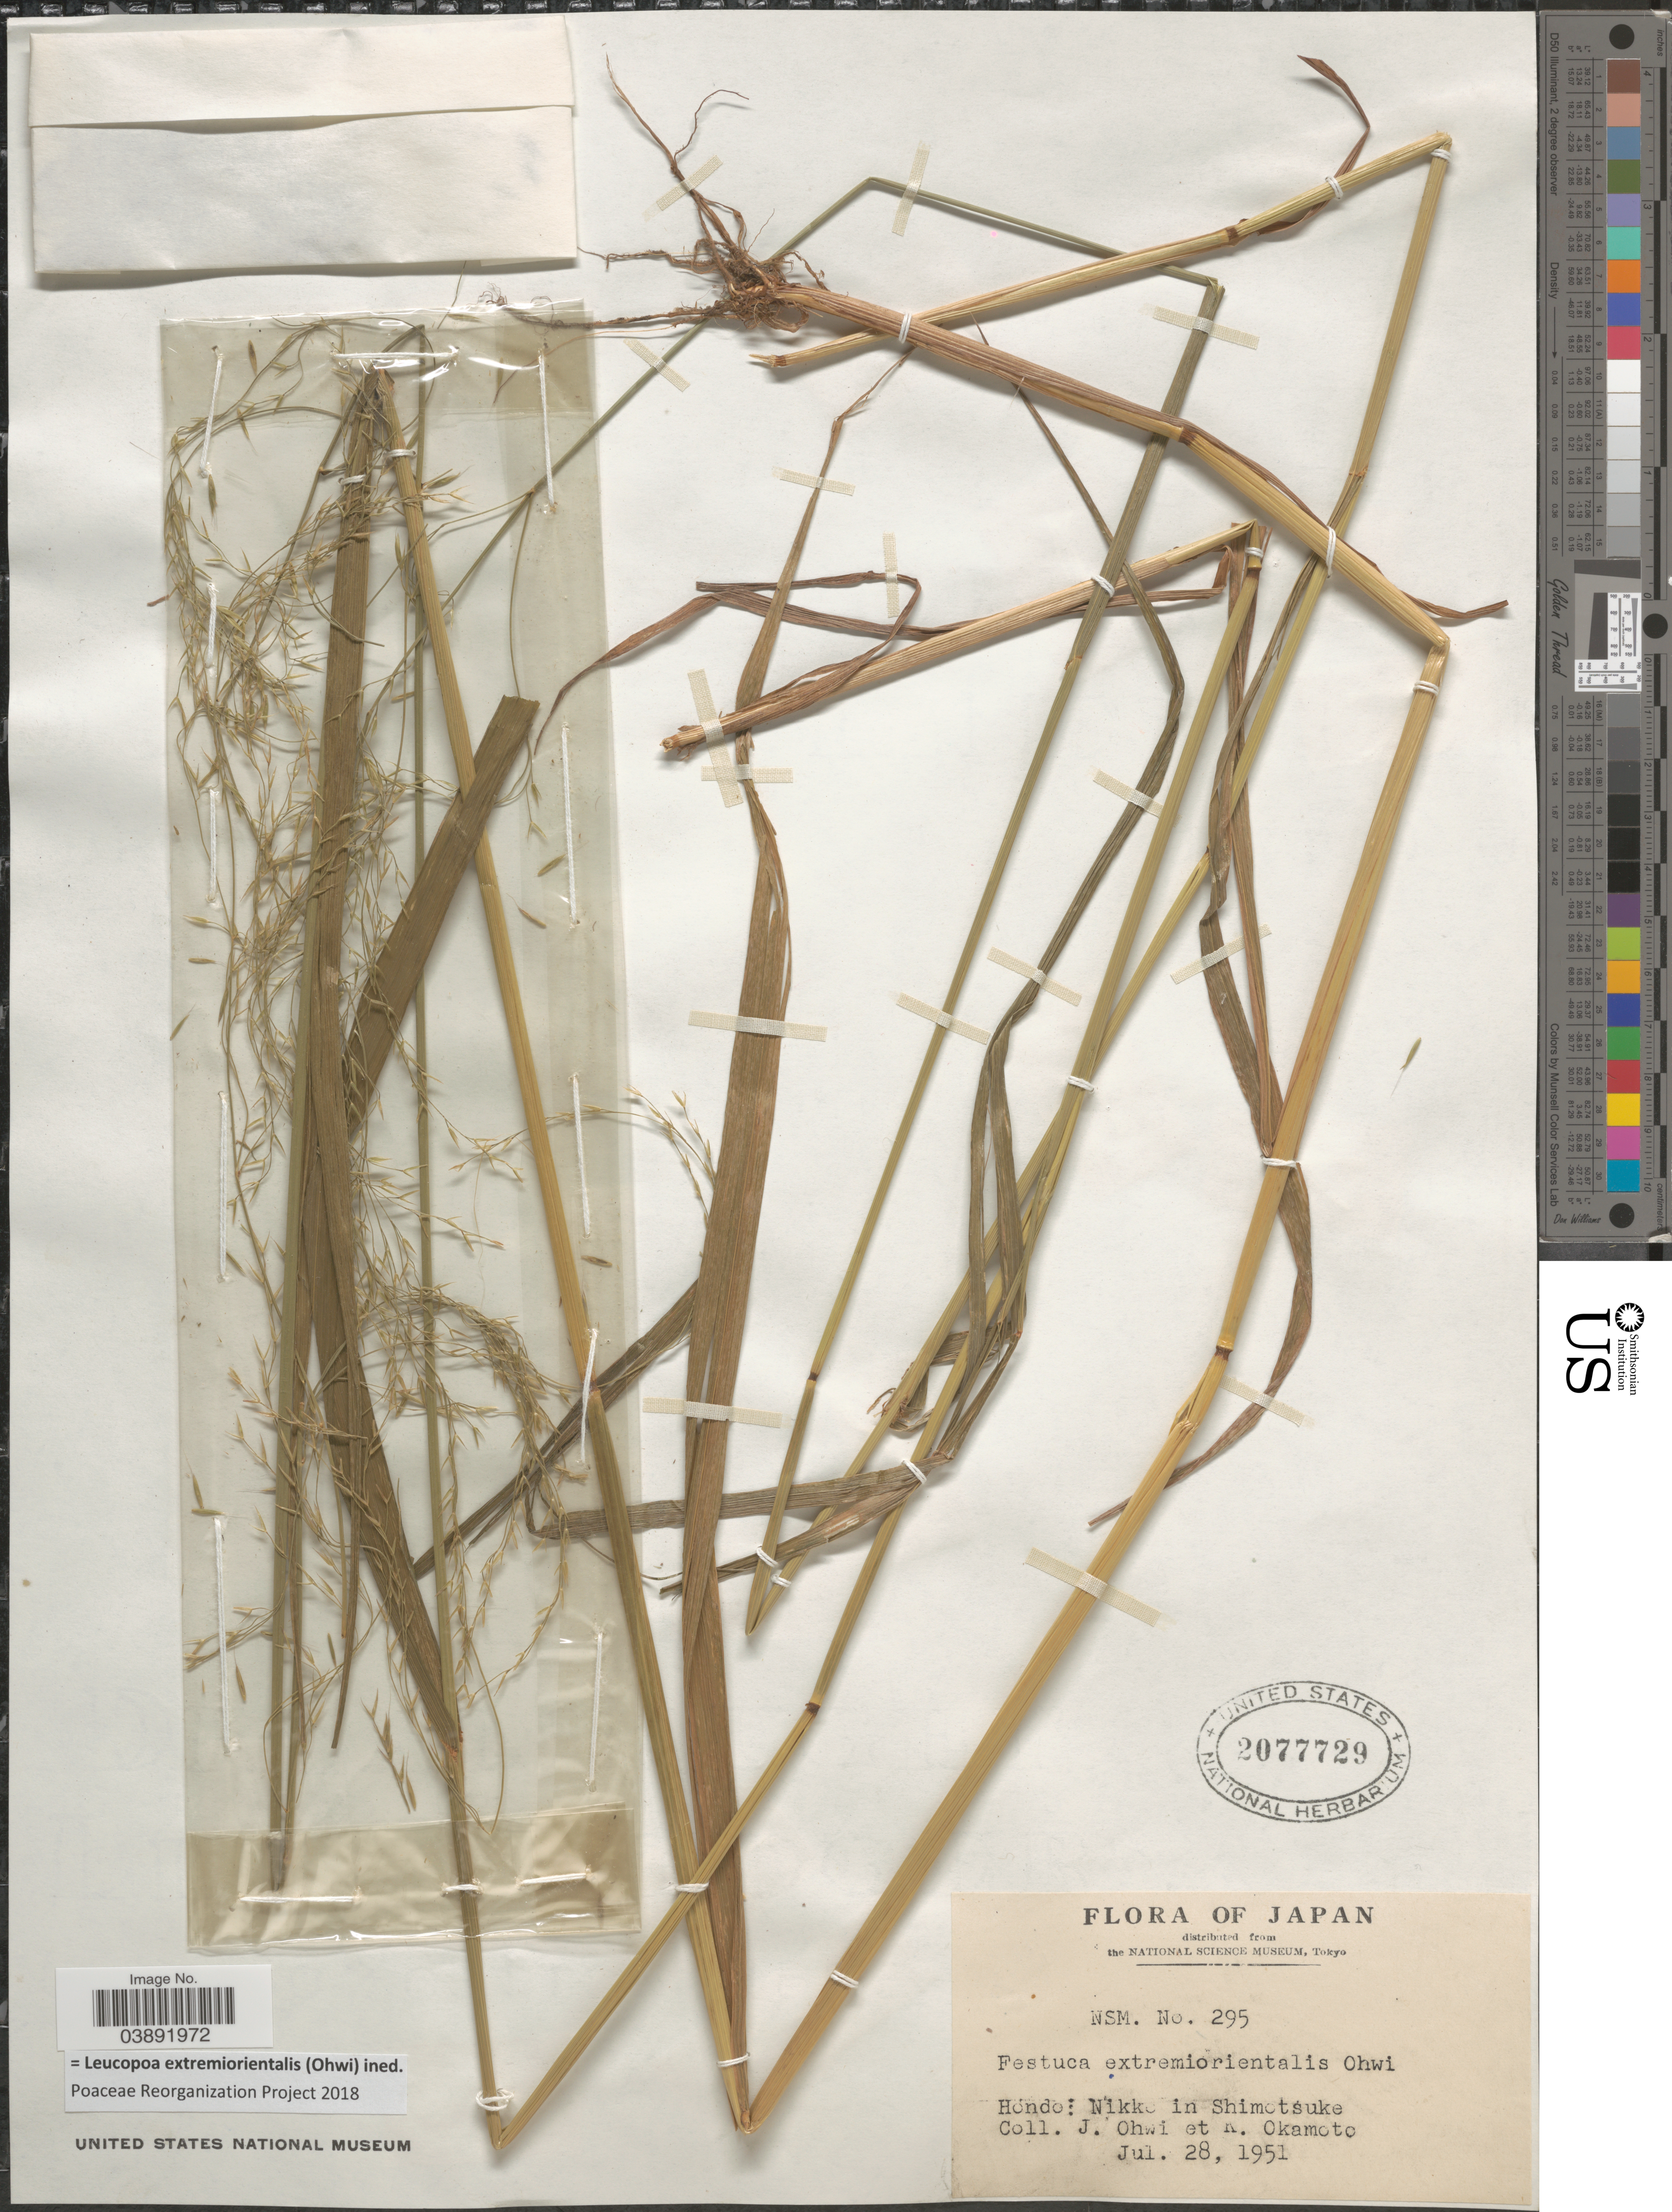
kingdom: Plantae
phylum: Tracheophyta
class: Liliopsida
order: Poales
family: Poaceae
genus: Hesperochloa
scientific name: Leucopoa extremiorientalis ined.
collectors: J. Ohwi & K. Okamoto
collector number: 295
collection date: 1951-07-28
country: Japan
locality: Hondo: Nikko in Shimotsuke.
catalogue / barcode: US 2077729